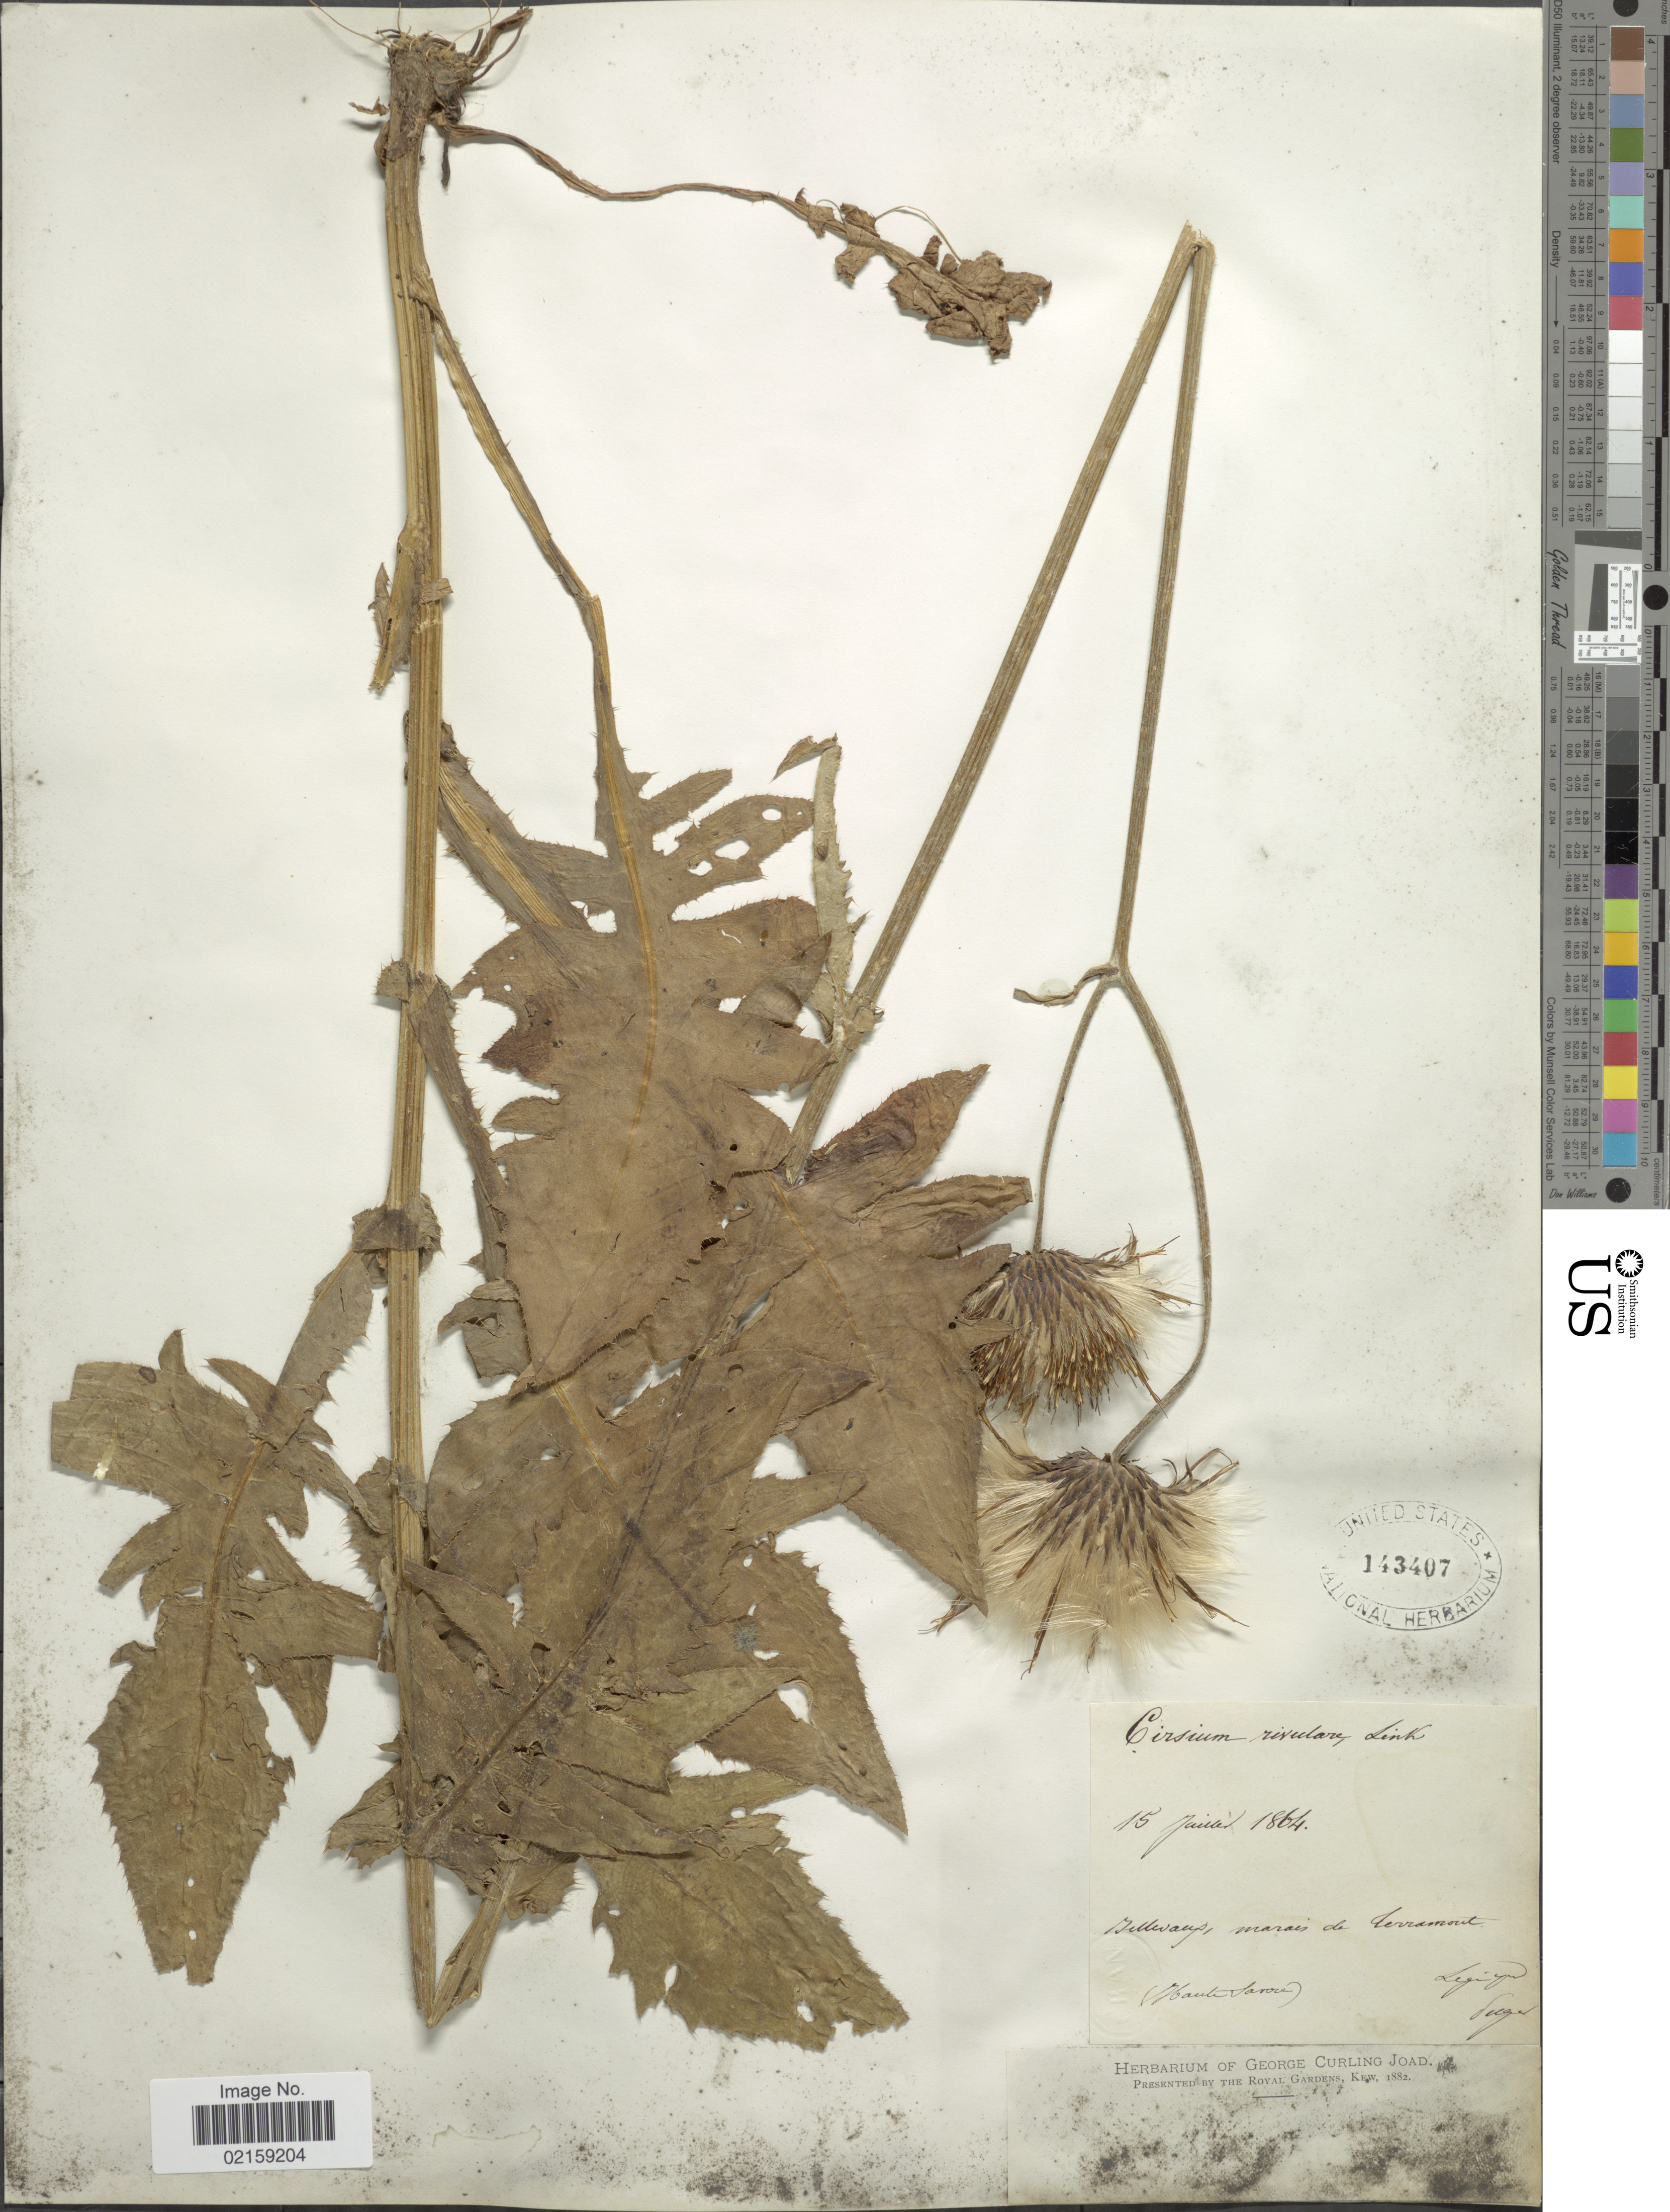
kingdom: Plantae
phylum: Tracheophyta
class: Magnoliopsida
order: Asterales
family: Asteraceae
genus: Cirsium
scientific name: Cirsium rivulare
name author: (Jacq.) All.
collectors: -. Puget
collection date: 1864-01-15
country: France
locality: Bellevaux, marais de Terramont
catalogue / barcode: US 143407